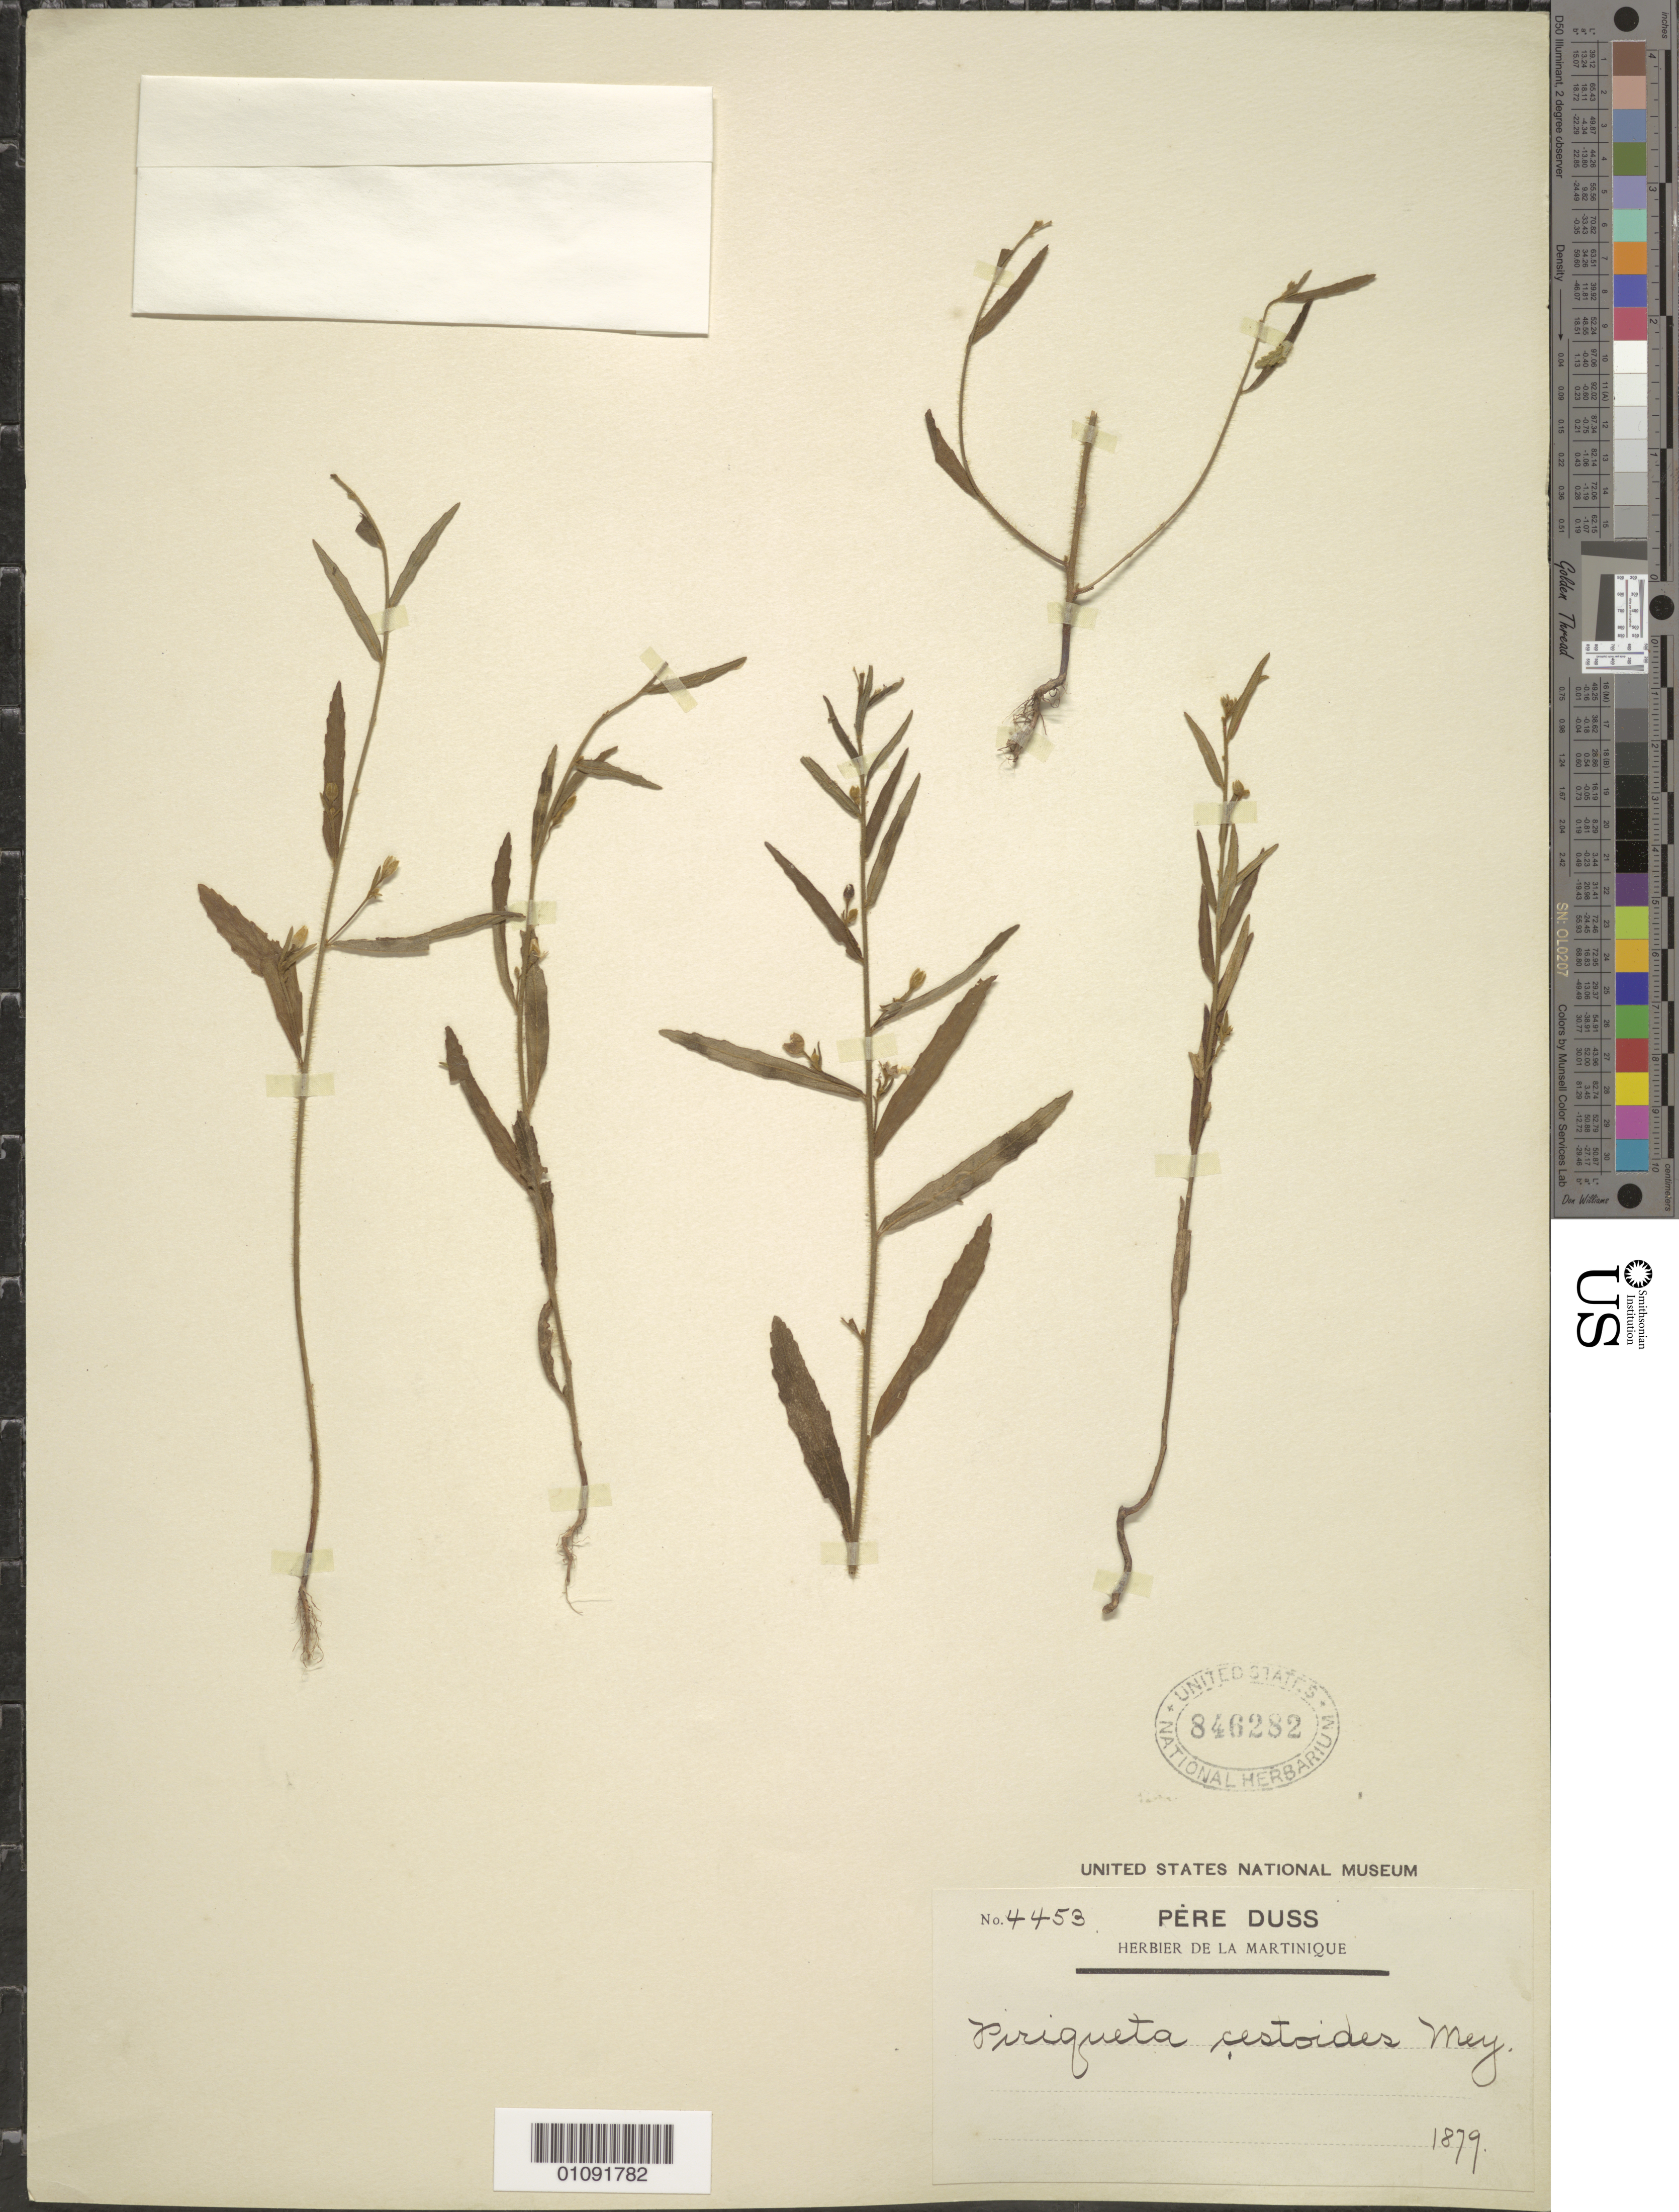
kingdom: Plantae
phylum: Tracheophyta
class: Magnoliopsida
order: Malpighiales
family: Turneraceae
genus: Piriqueta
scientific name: Piriqueta cistoides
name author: (L.) Griseb.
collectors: Père Duss & M. Stehlé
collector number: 4453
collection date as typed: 1879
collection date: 1879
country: Martinique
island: Martinique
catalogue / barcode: US 846282